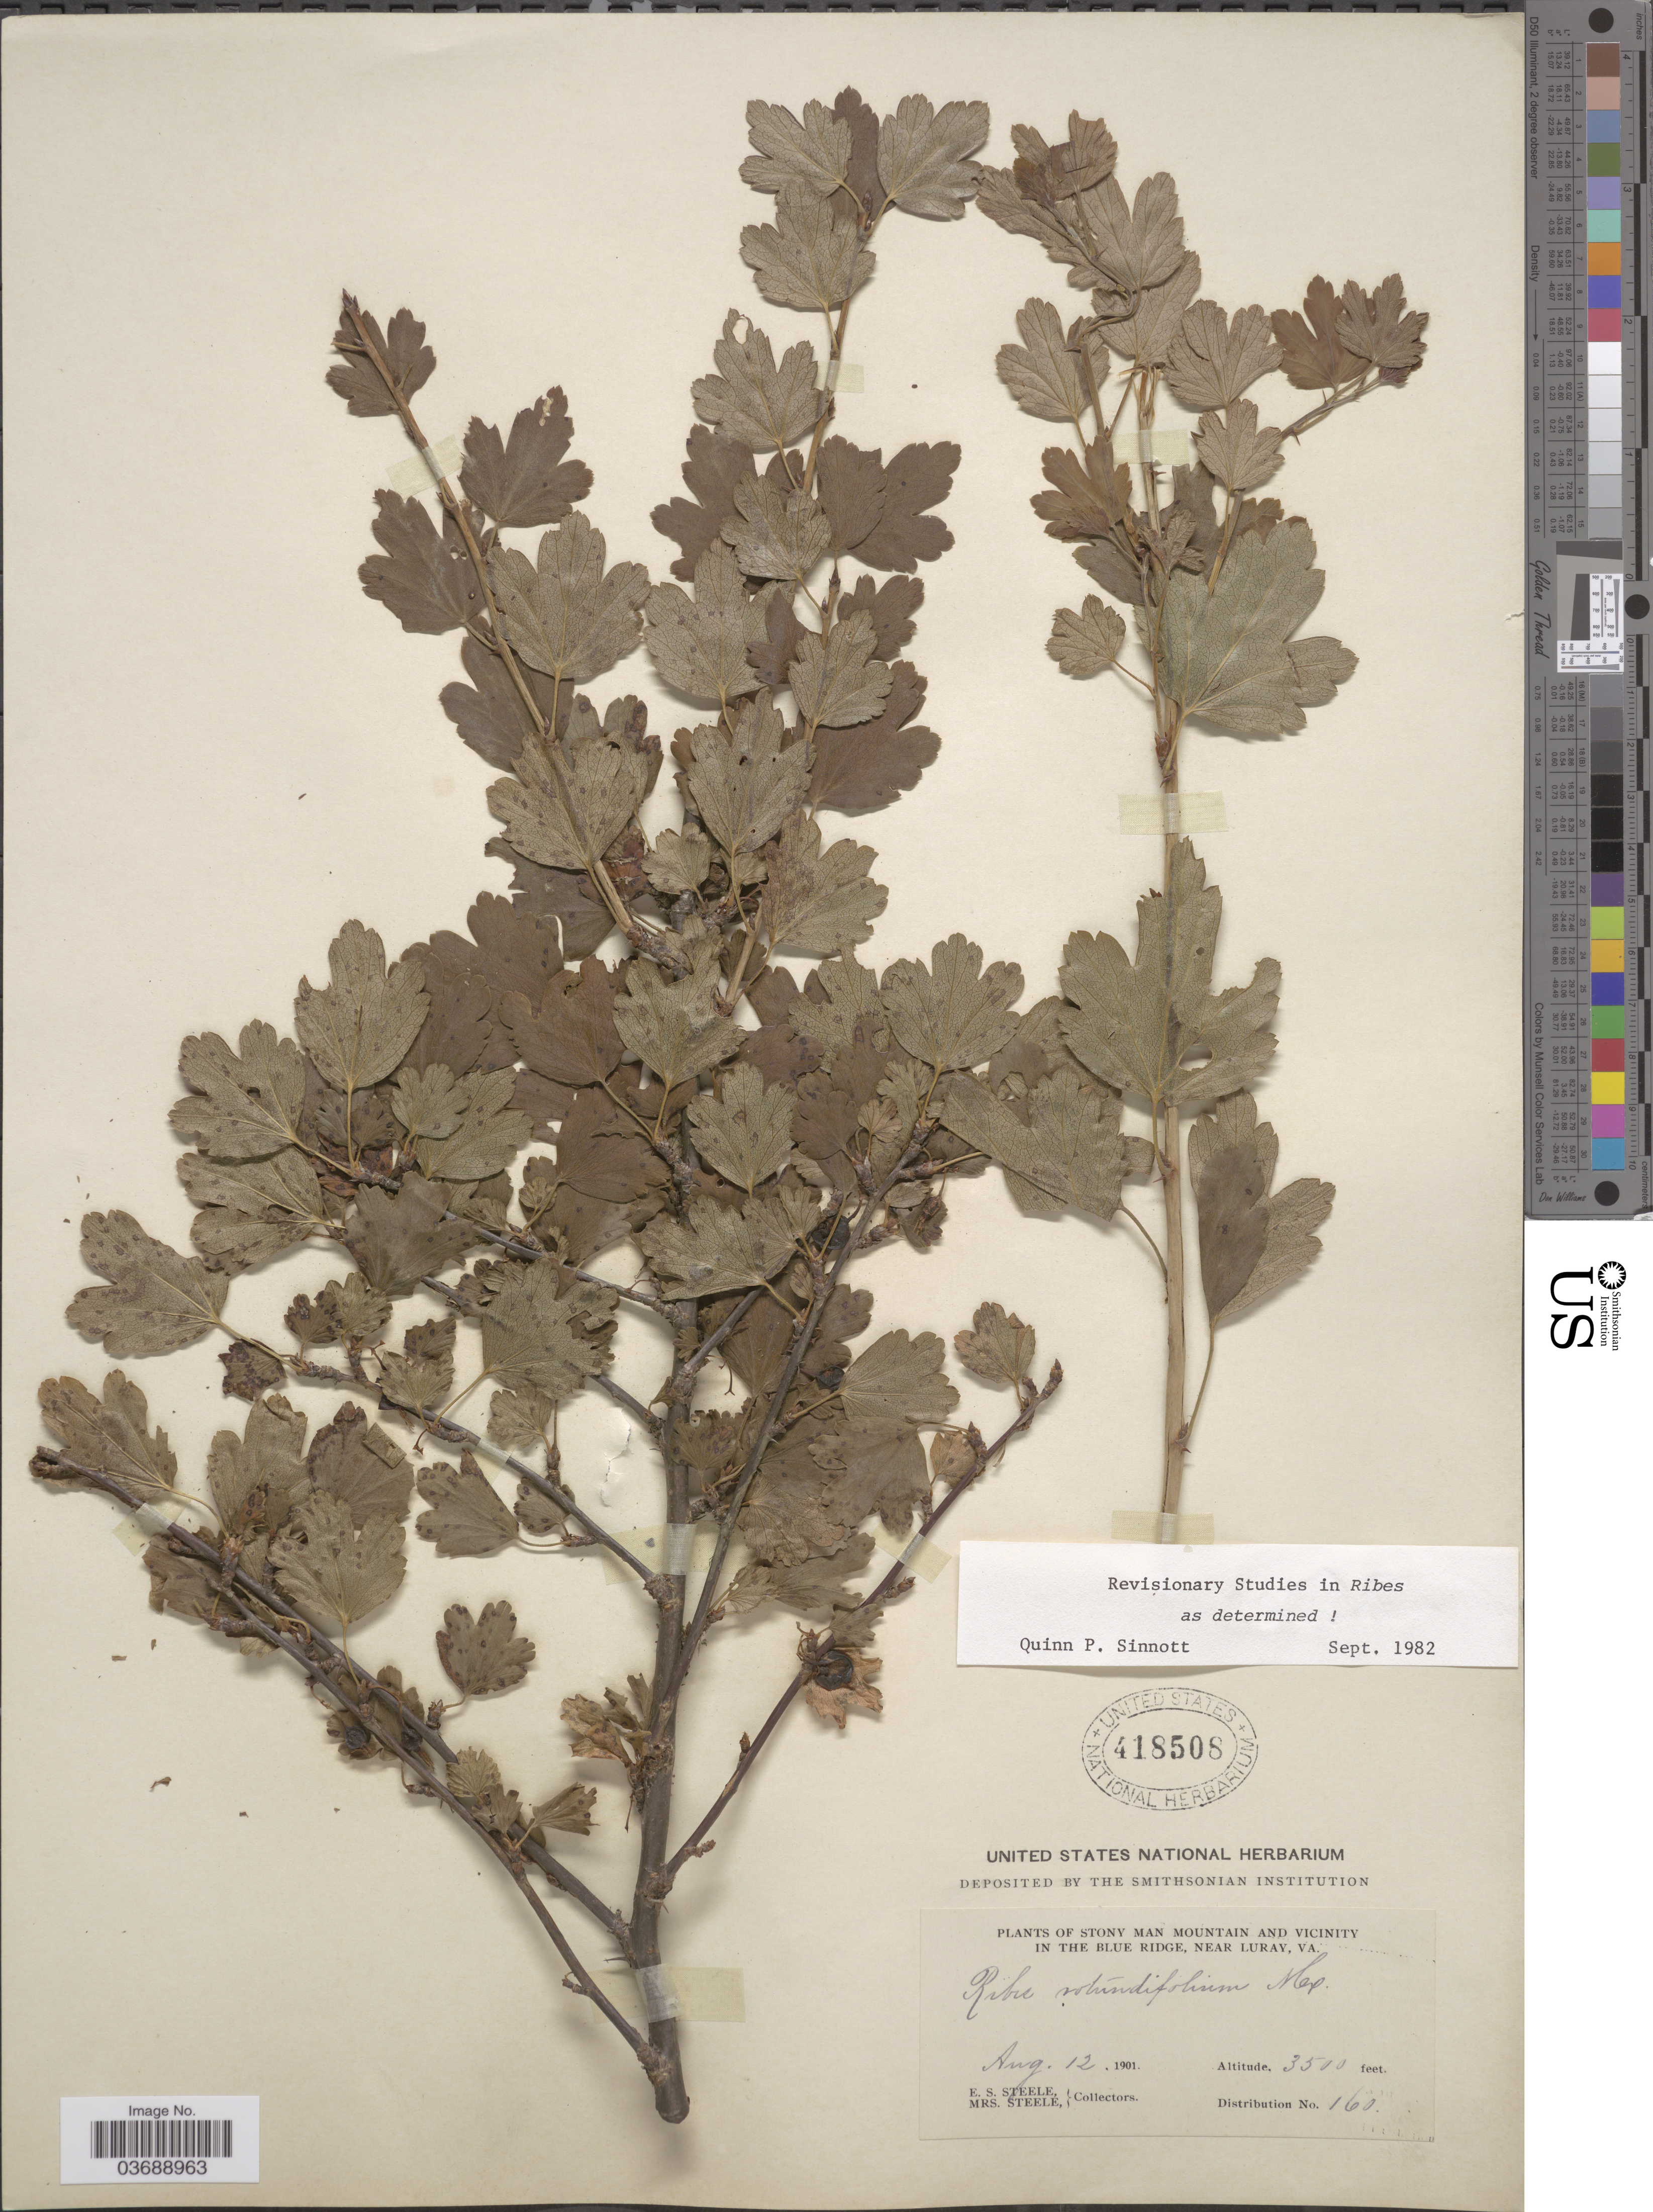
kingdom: Plantae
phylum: Tracheophyta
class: Magnoliopsida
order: Saxifragales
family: Grossulariaceae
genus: Ribes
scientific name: Ribes rotundifolium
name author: Michx.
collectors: E. Steele & Mrs. E. S. Steele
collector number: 160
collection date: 1901-08-12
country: United States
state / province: Virginia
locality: Stony Man Mountain and vicinity in the Blue Ridge, near Luray.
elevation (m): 1067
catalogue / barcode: US 418508